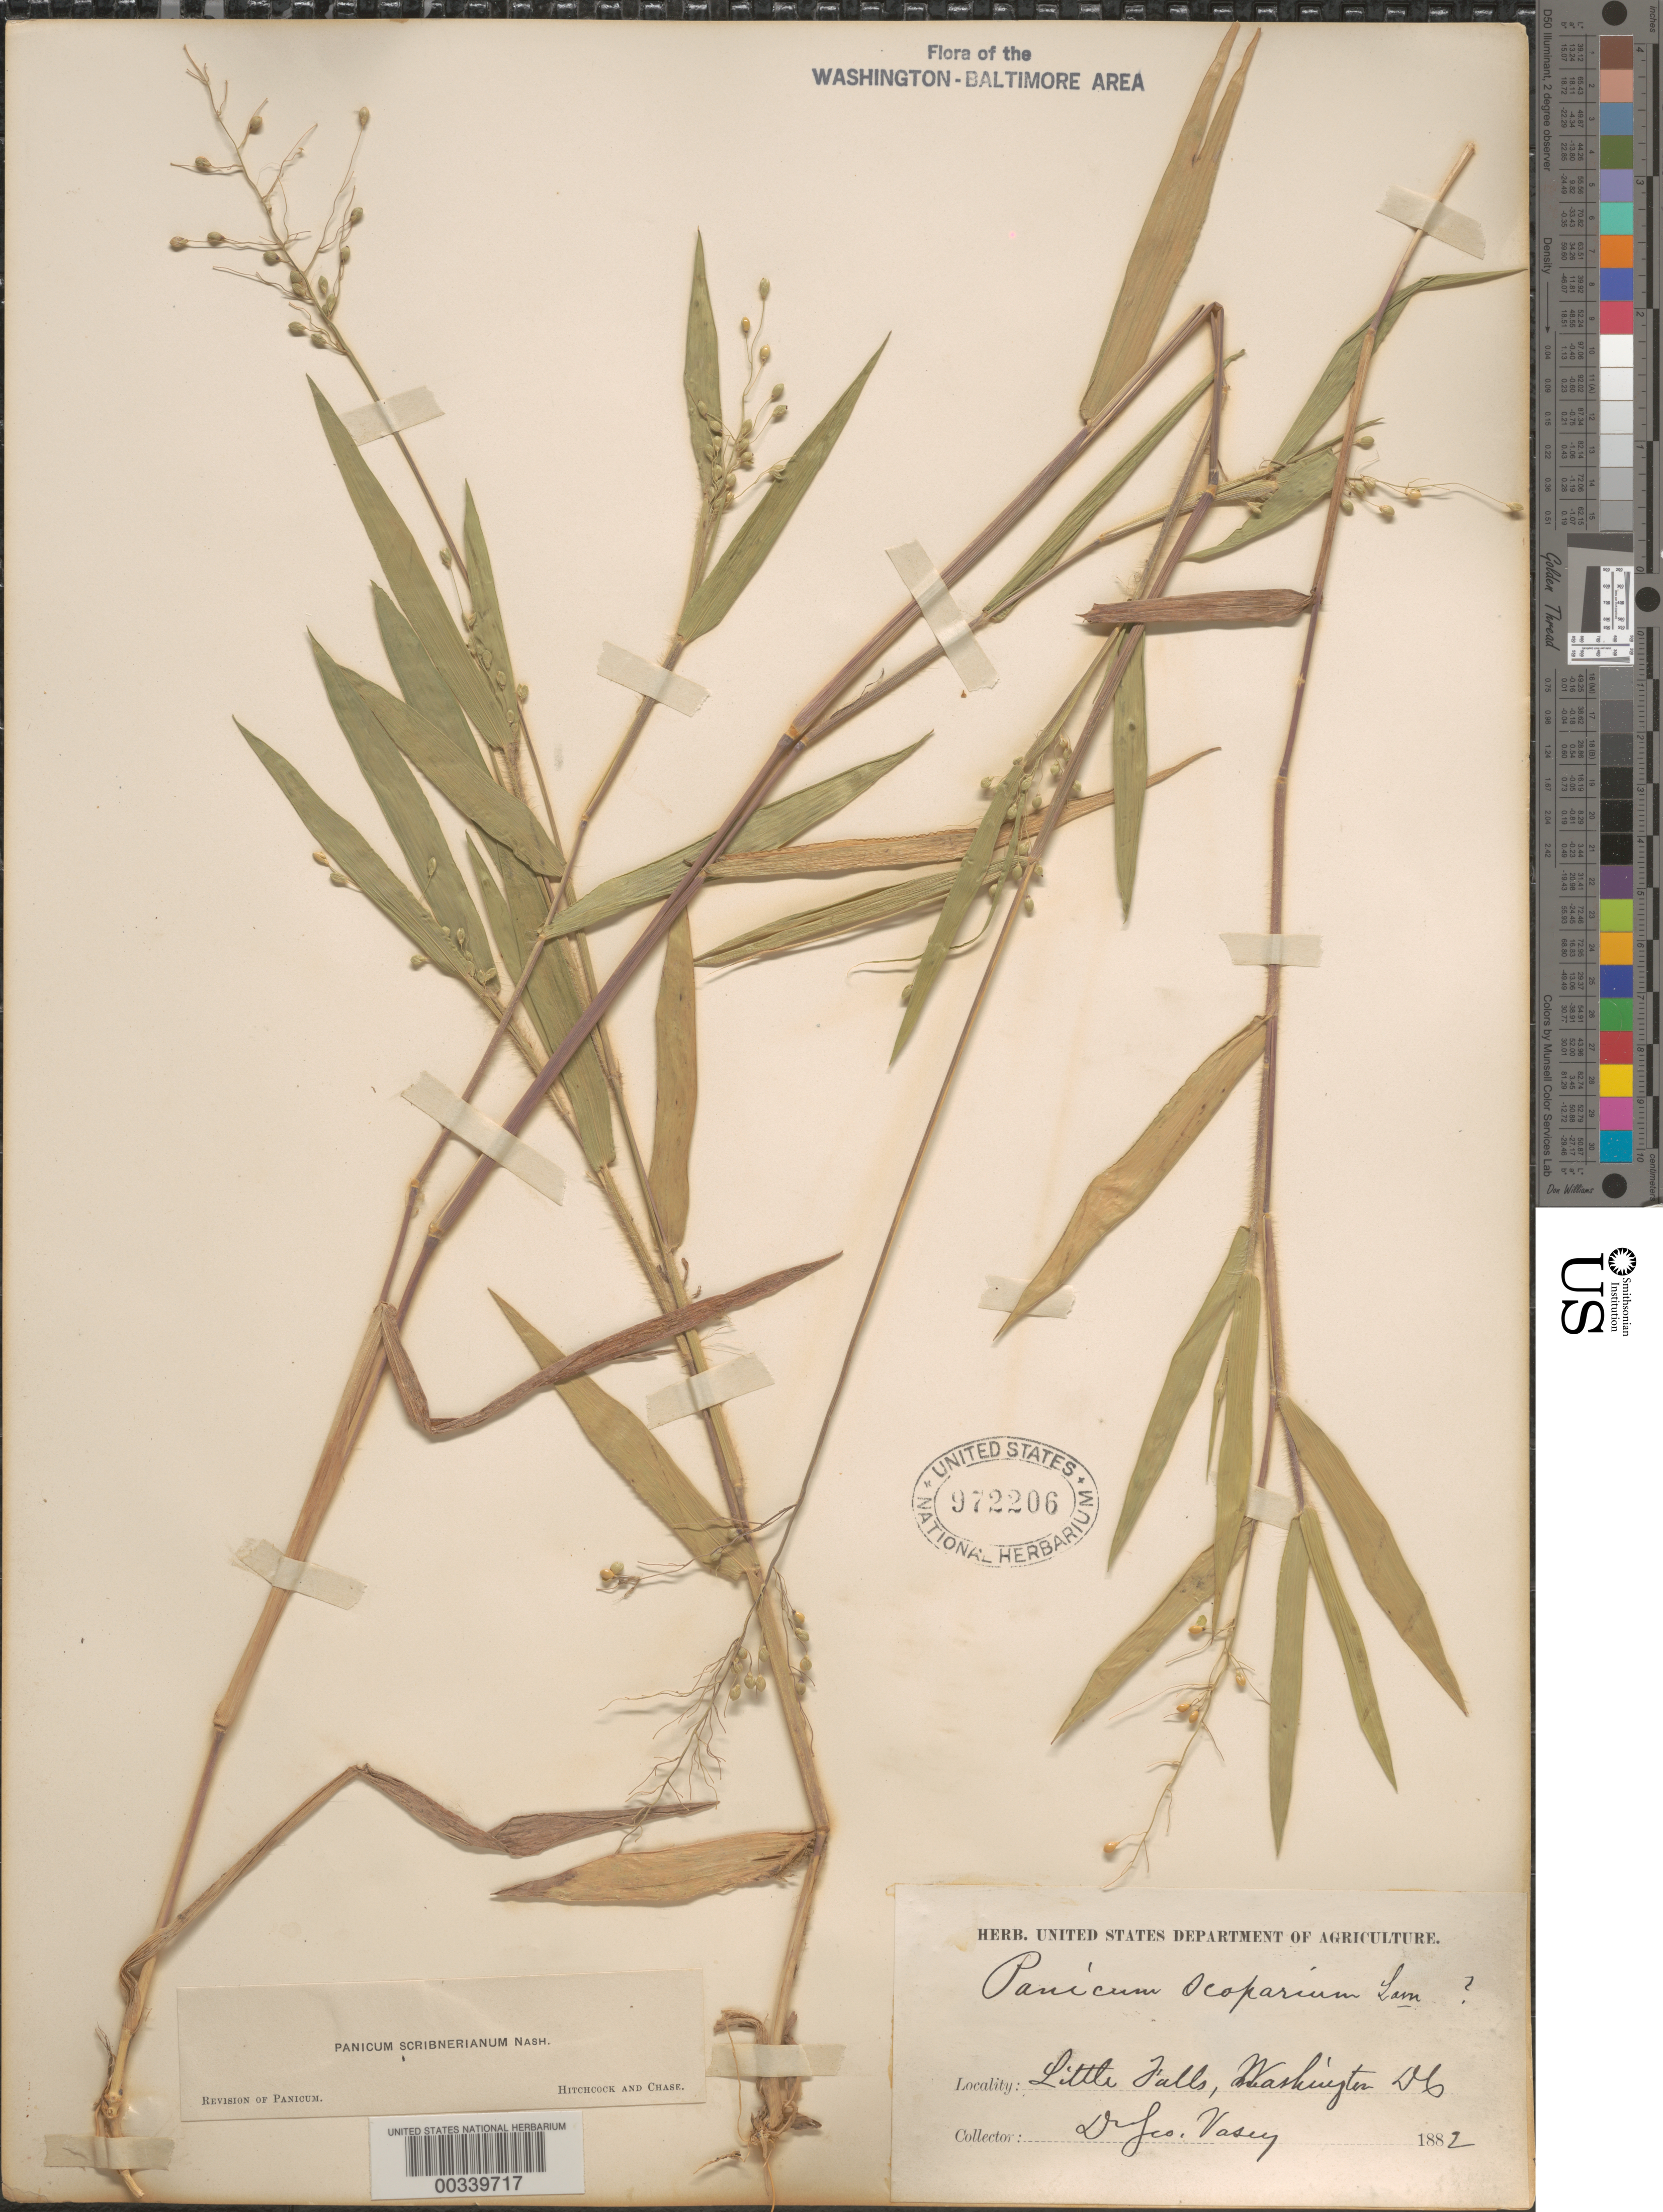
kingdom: Plantae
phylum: Tracheophyta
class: Liliopsida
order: Poales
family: Poaceae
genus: Dichanthelium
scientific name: Dichanthelium oligosanthes var. scribnerianum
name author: (Nash) Gould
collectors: G. Vasey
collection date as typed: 1882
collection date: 1882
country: United States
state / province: District of Columbia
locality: Little Falls C. and O. Canal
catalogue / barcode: US 972206